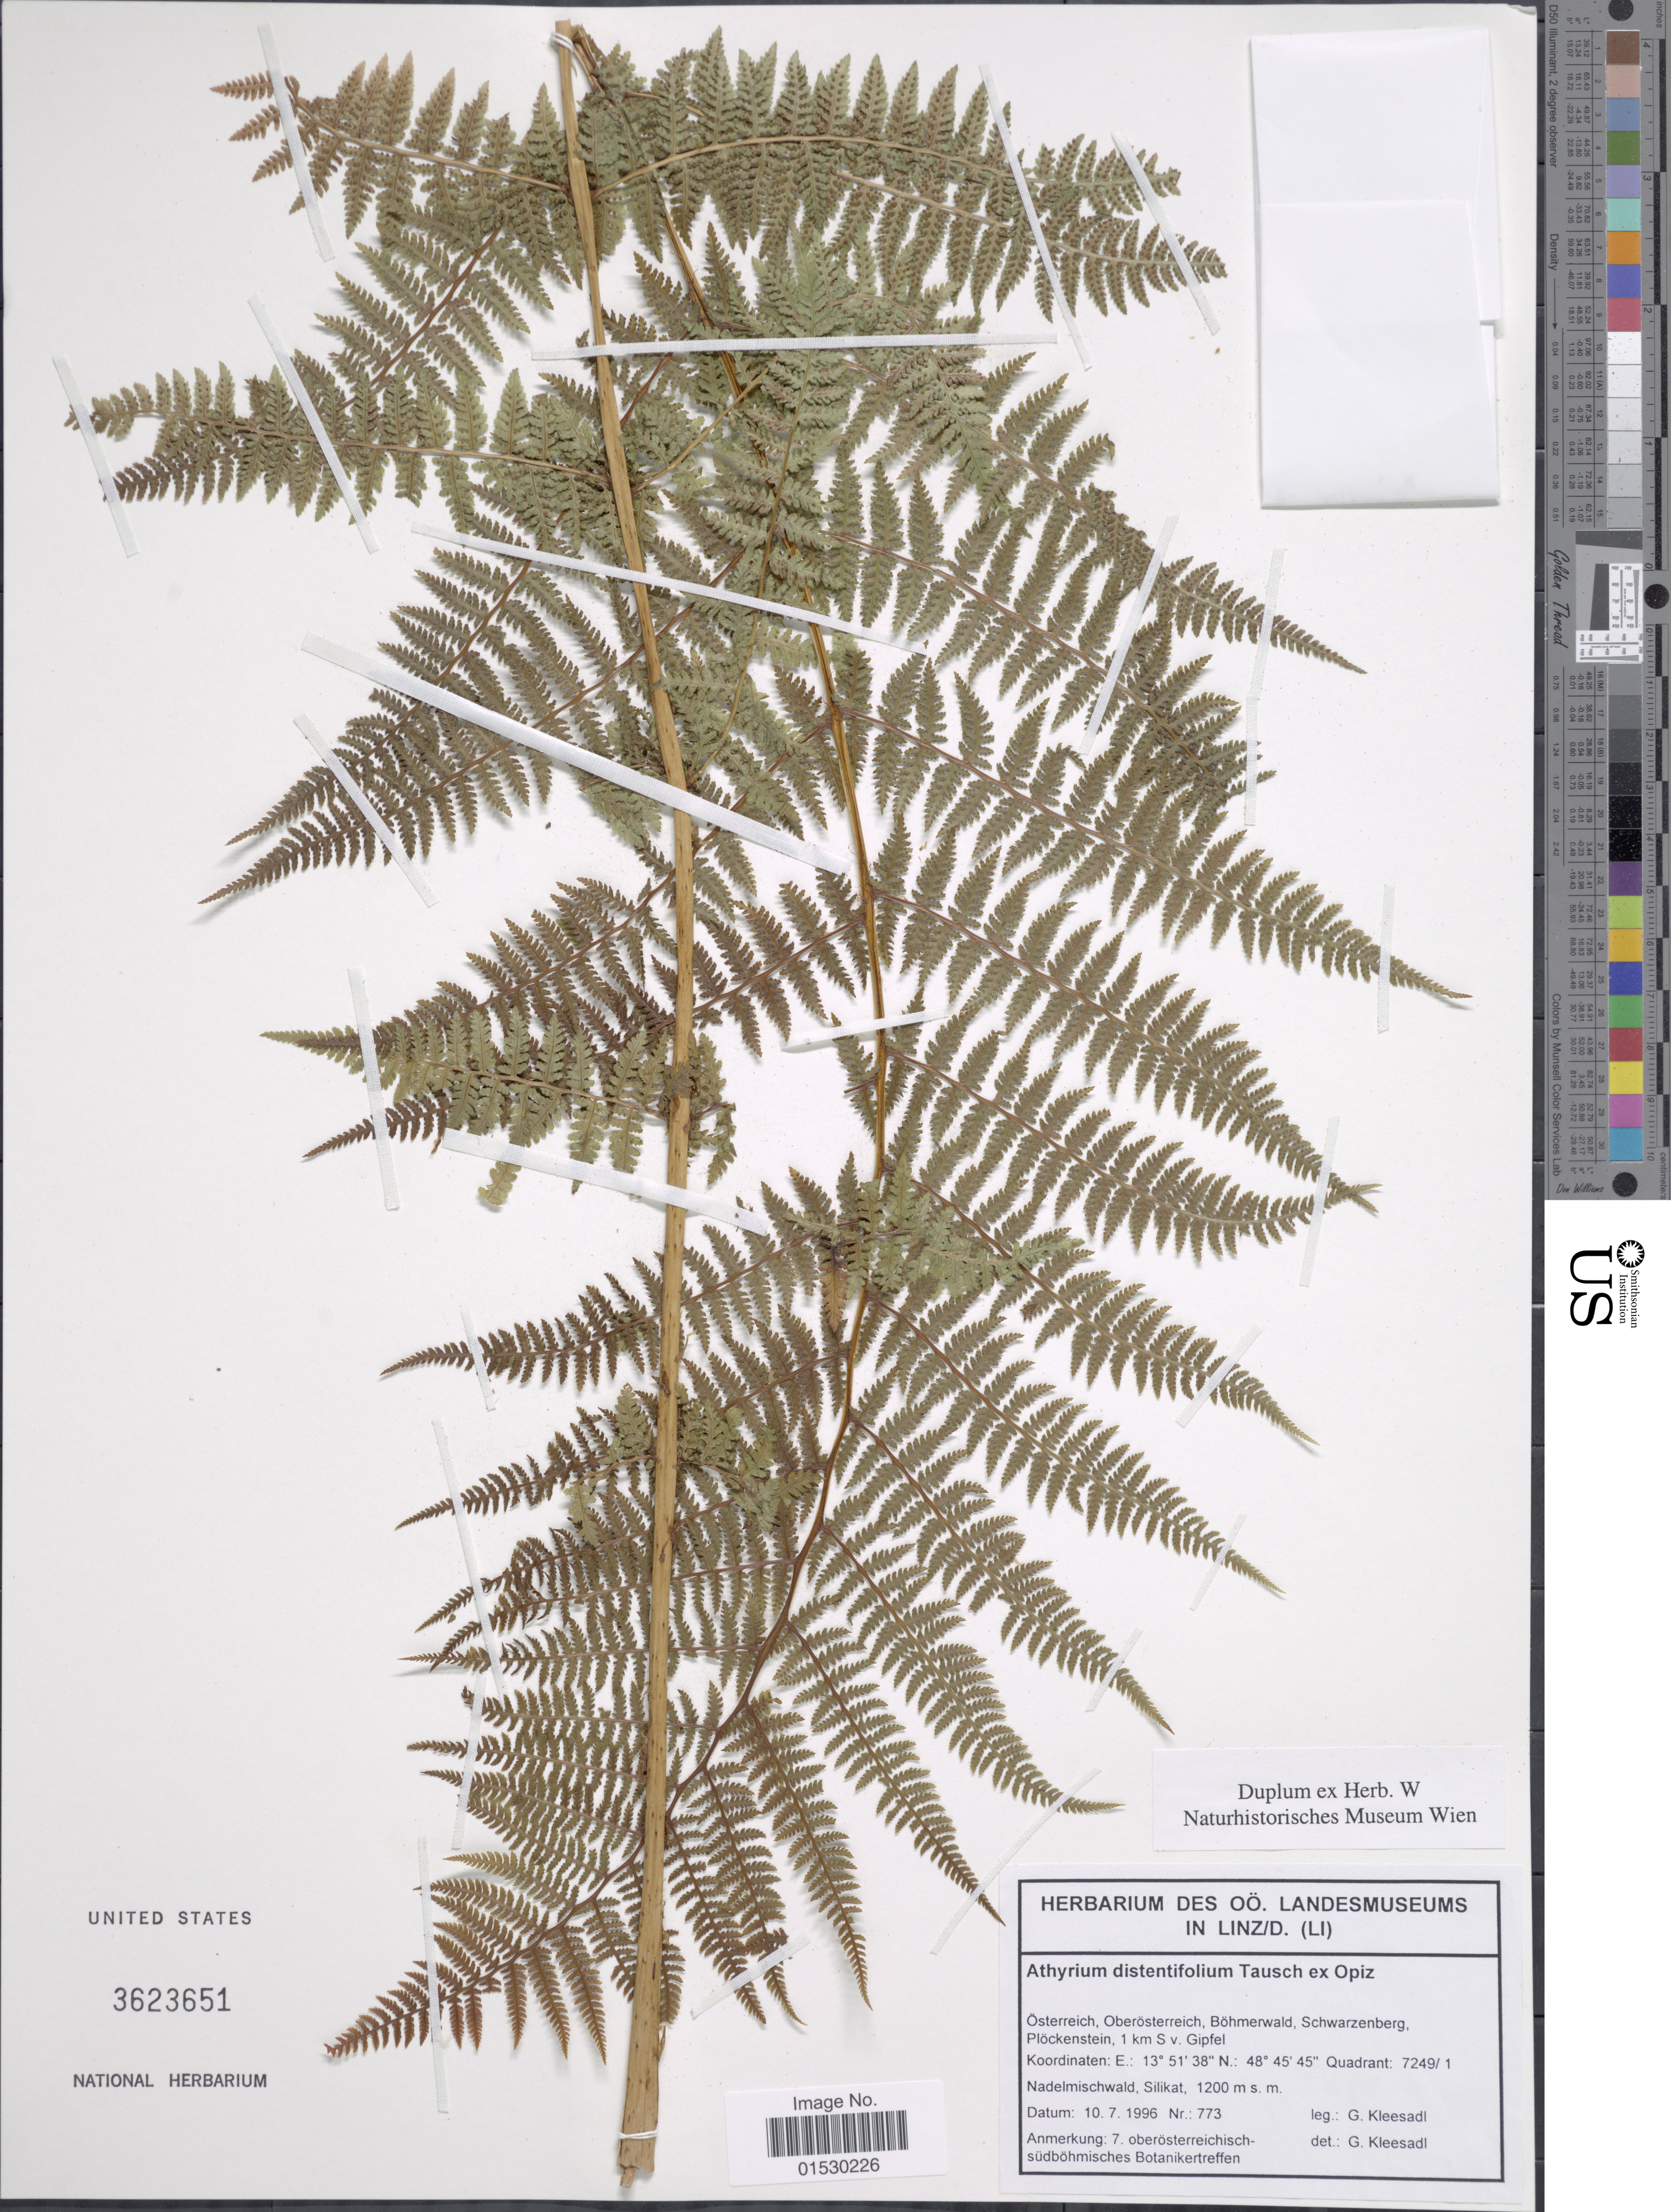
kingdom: Plantae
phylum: Tracheophyta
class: Polypodiopsida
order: Polypodiales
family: Athyriaceae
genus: Athyrium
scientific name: Athyrium distentifolilum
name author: Tausch ex Opiz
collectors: G. Kleesadl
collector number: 773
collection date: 1996-07-10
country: Austria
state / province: Oberosterreich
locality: Ossterreich, Bohmerwald, Schwarzenberg, Plockenstein, 1 km S v. Gipfel, Nadelmischwald, Silikat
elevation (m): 1200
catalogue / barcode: US 3623651